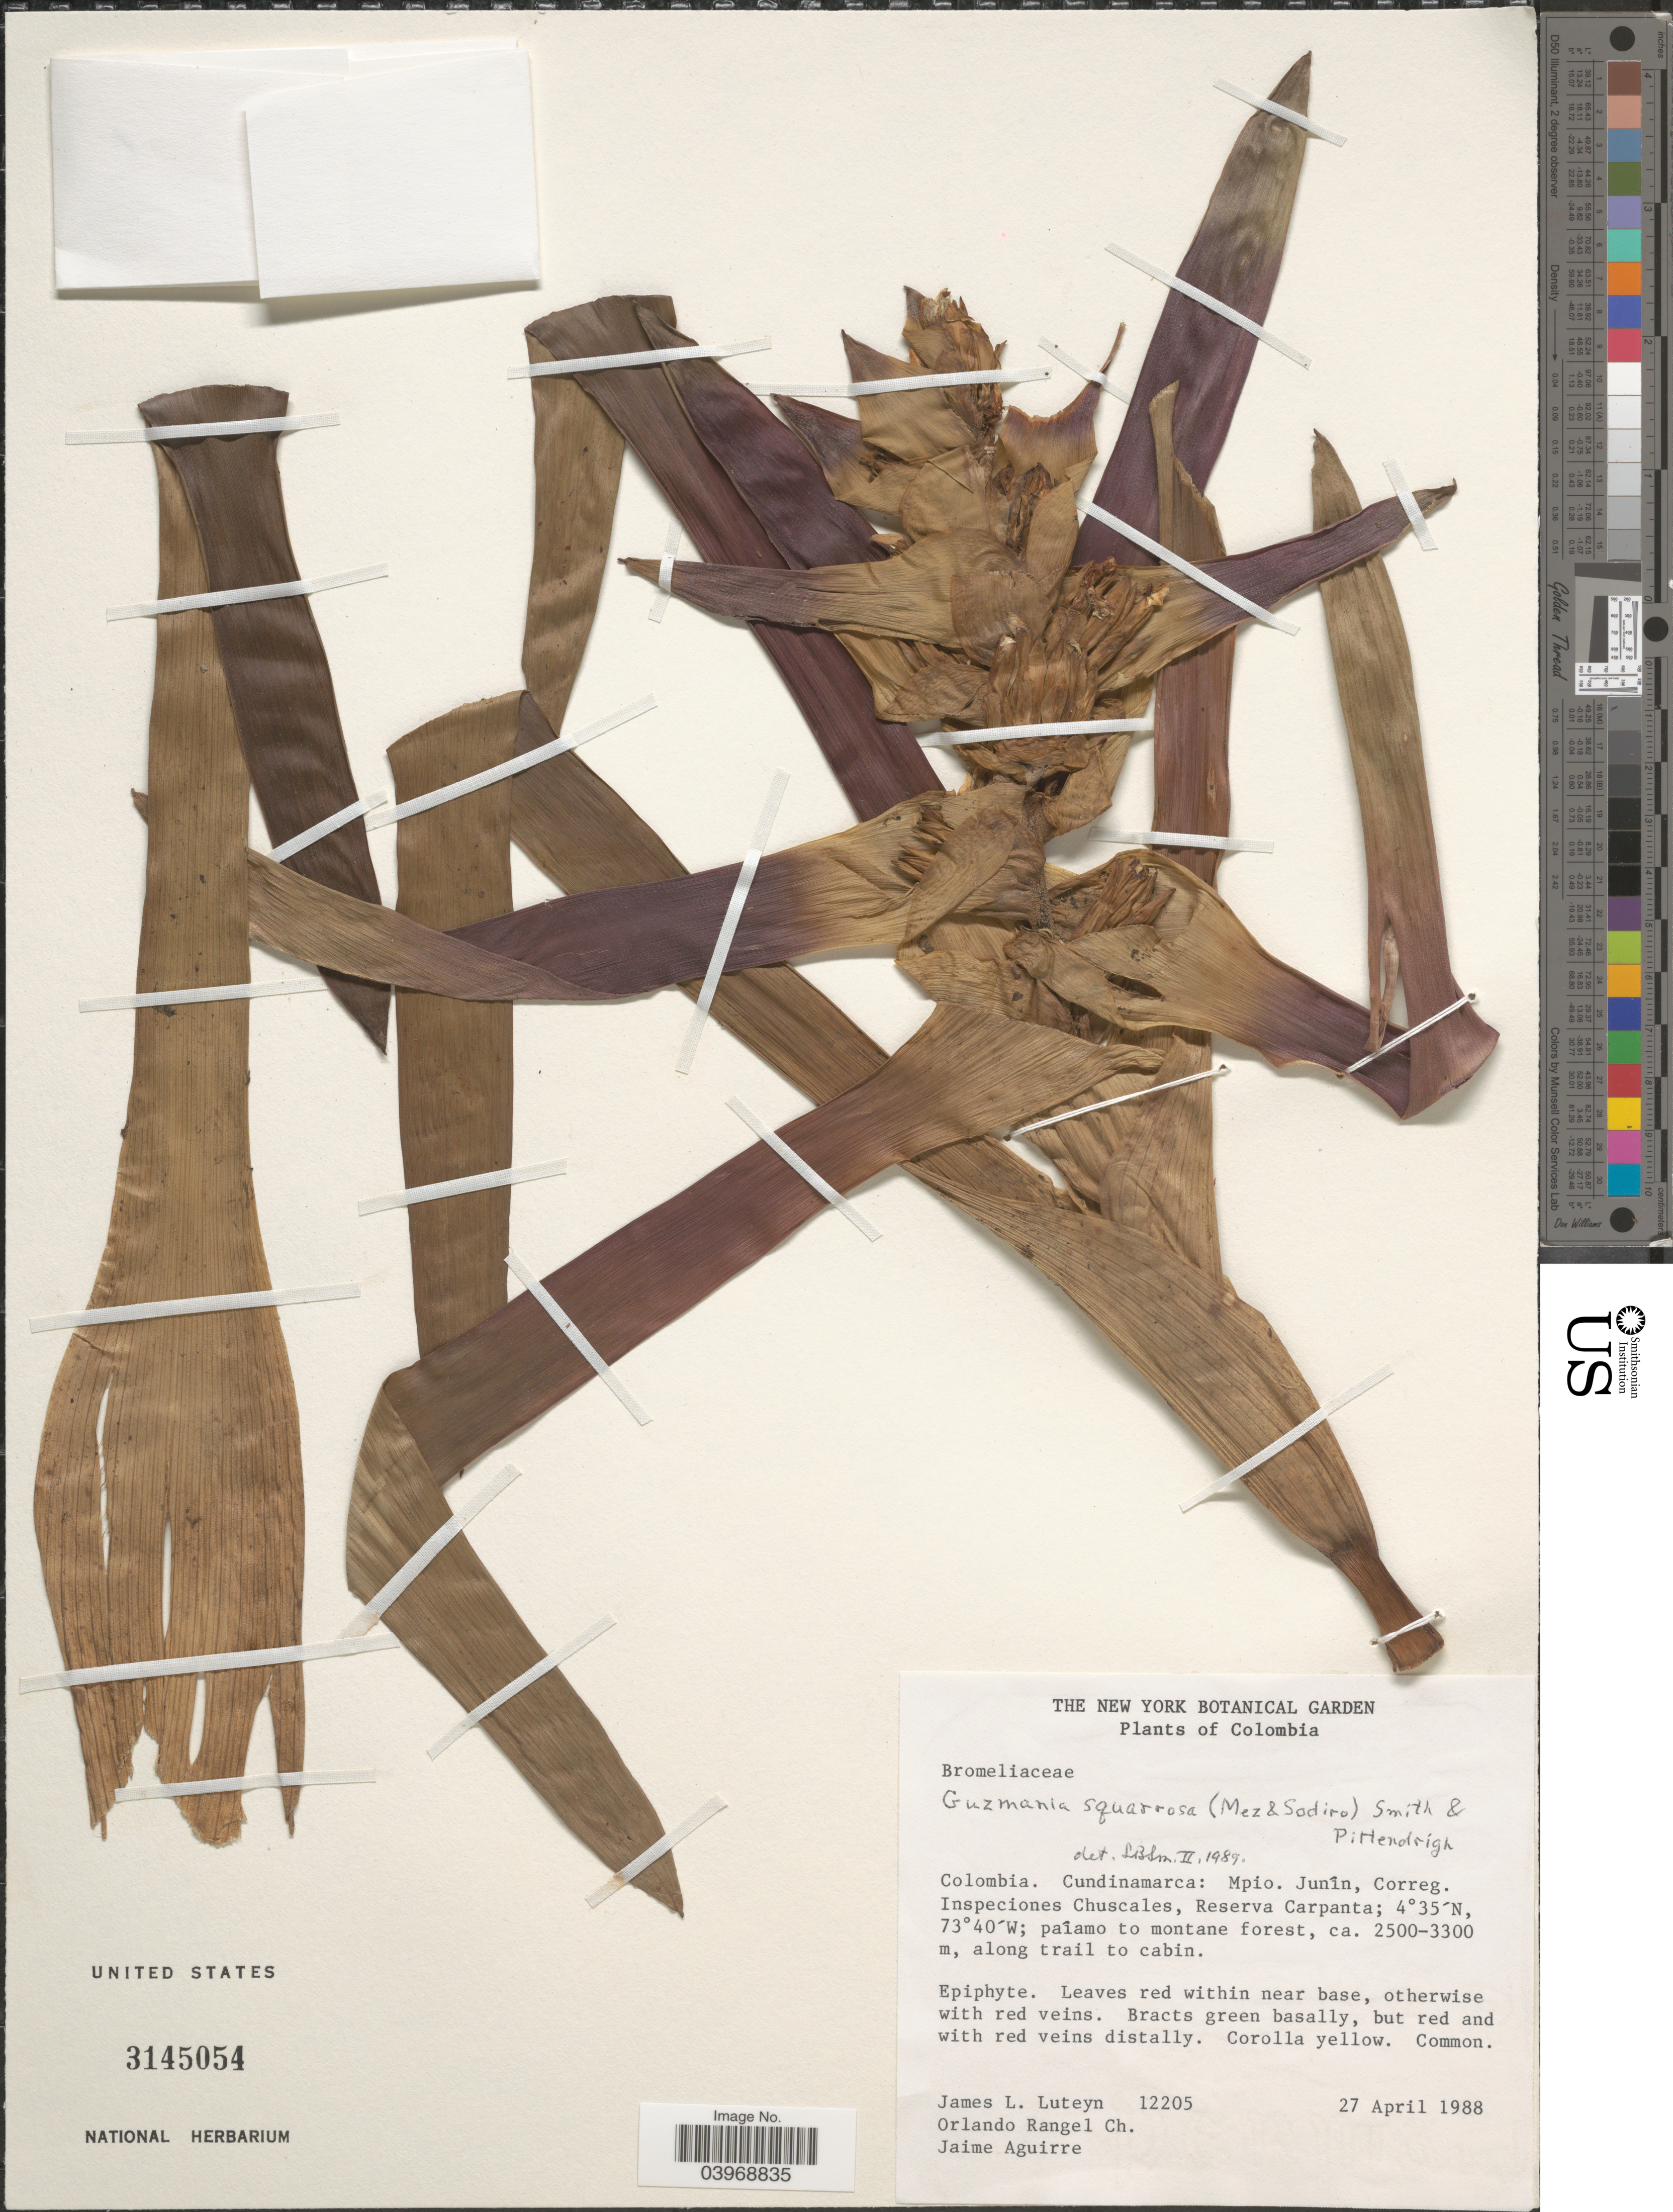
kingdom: Plantae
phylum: Tracheophyta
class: Liliopsida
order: Poales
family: Bromeliaceae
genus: Guzmania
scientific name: Guzmania squarrosa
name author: (Mez & Sodiro) L.B. Sm. & Pittendr.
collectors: J. L. Luteyn, O. Rangel & J. Aguirre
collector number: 12205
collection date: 1988-04-27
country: Colombia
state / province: Cundinamarca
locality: Mpio. Junín, Correg. Inspeciones Chuscales, Reserva Carpanta; paiamo to montane forest, along trail to cabin.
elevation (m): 2500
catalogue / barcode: US 3145054